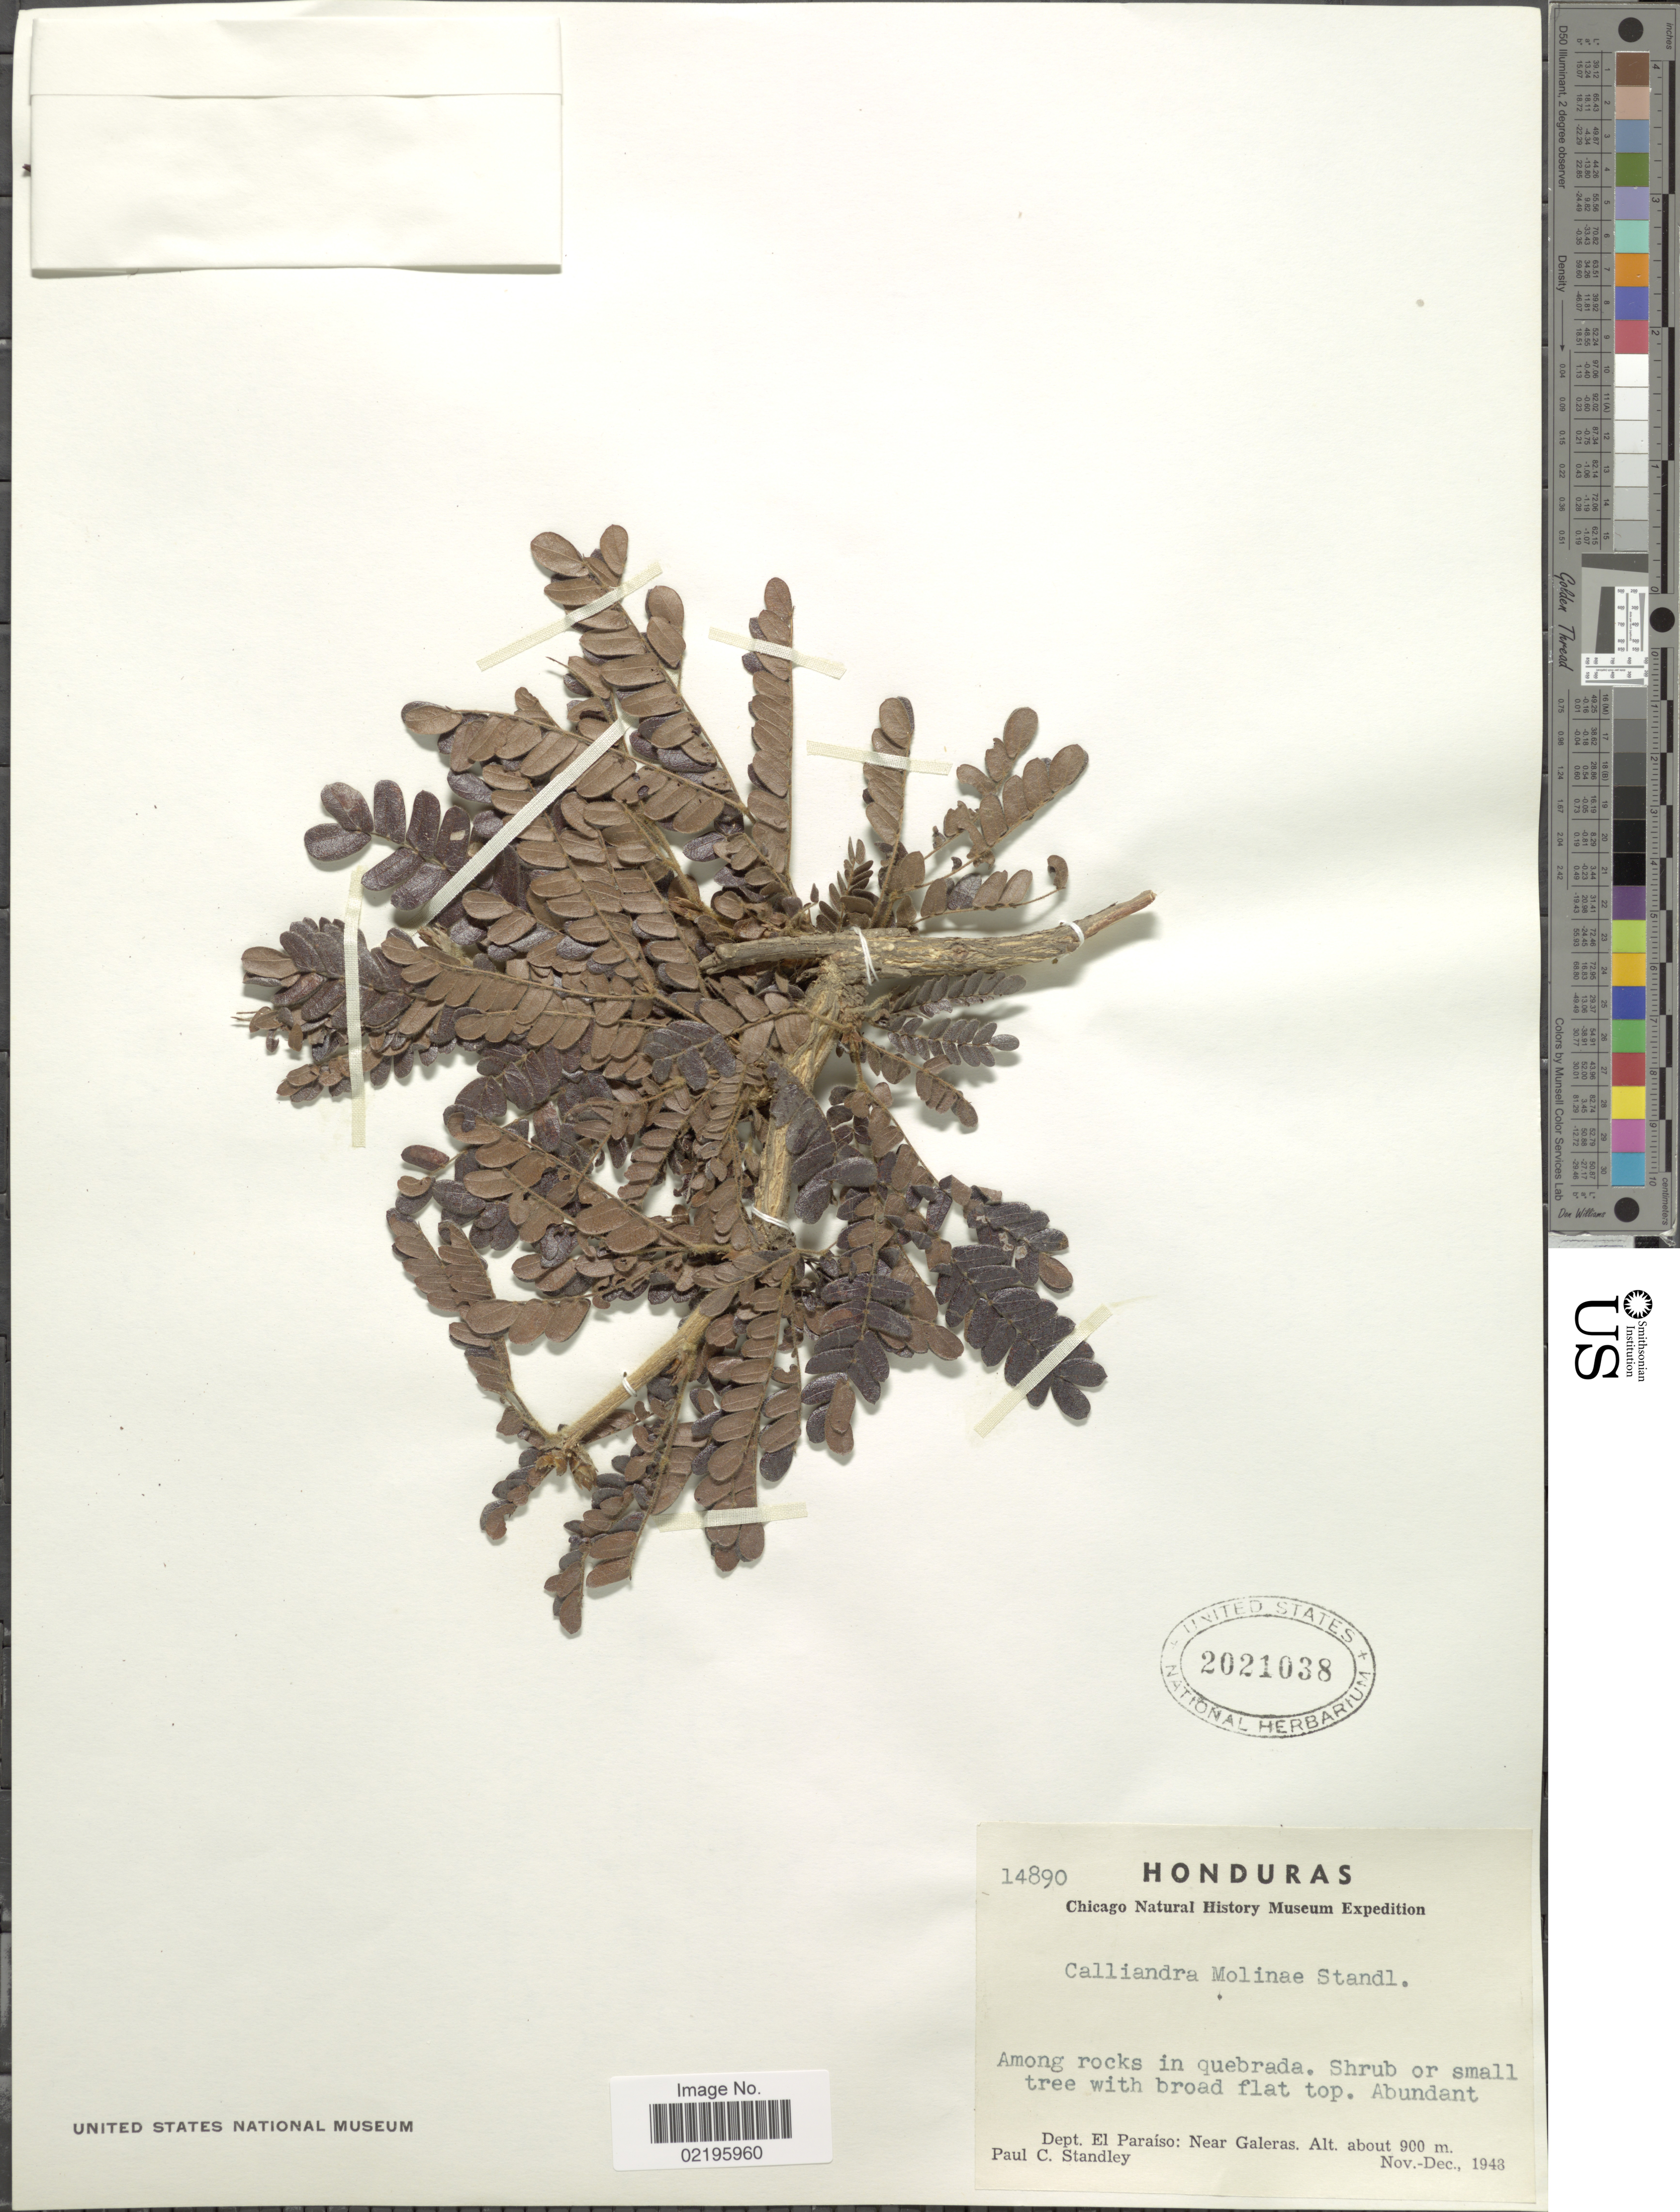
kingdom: Plantae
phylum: Tracheophyta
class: Magnoliopsida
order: Fabales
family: Fabaceae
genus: Calliandra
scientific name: Calliandra molinae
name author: Standl. & Steyerm.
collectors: P. C. Standley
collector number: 14890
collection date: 1943-11/1943-12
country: Honduras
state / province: El Paraíso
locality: Near Galeras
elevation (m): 900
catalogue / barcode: US 2021038